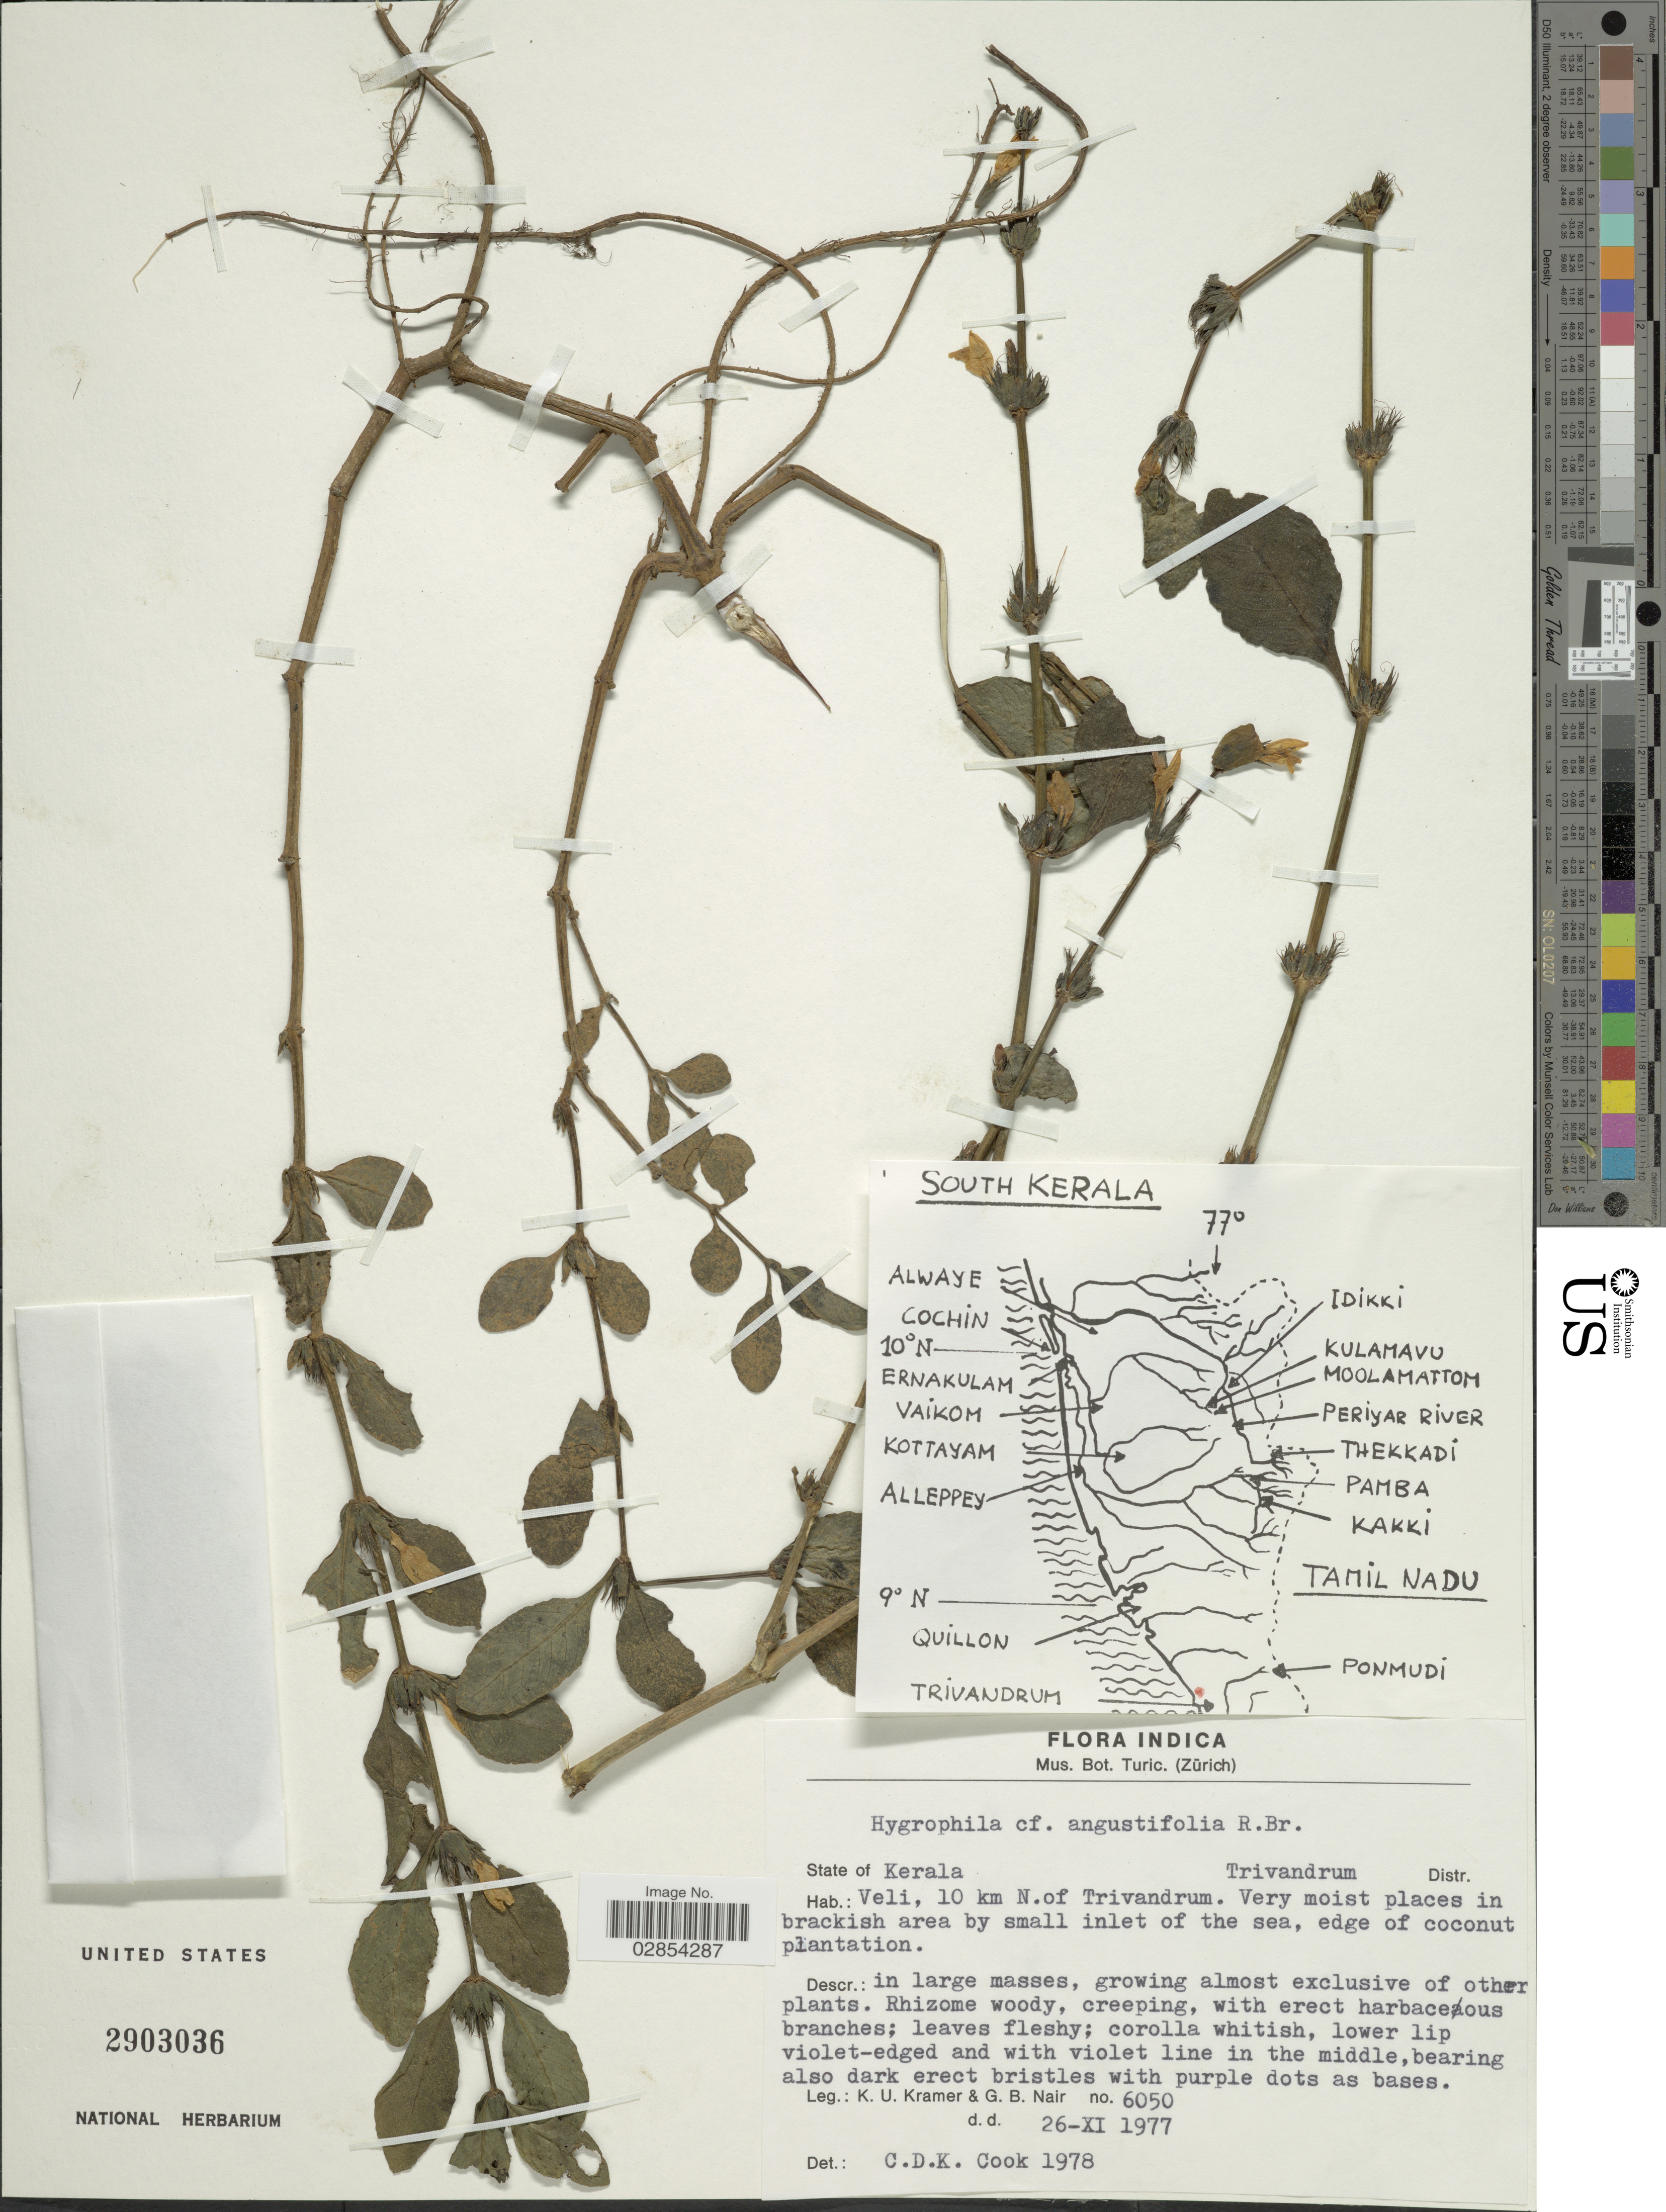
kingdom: Plantae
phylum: Tracheophyta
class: Magnoliopsida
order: Lamiales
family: Acanthaceae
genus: Hygrophila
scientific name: Hygrophila angustifolia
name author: R. Br.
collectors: K. U. Kramer & G. Nair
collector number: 6050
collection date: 1977-11-26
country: India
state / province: Kerala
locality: Veli, 10 km N. of Trivandum. Trivandrum Distr.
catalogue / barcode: US 2903036